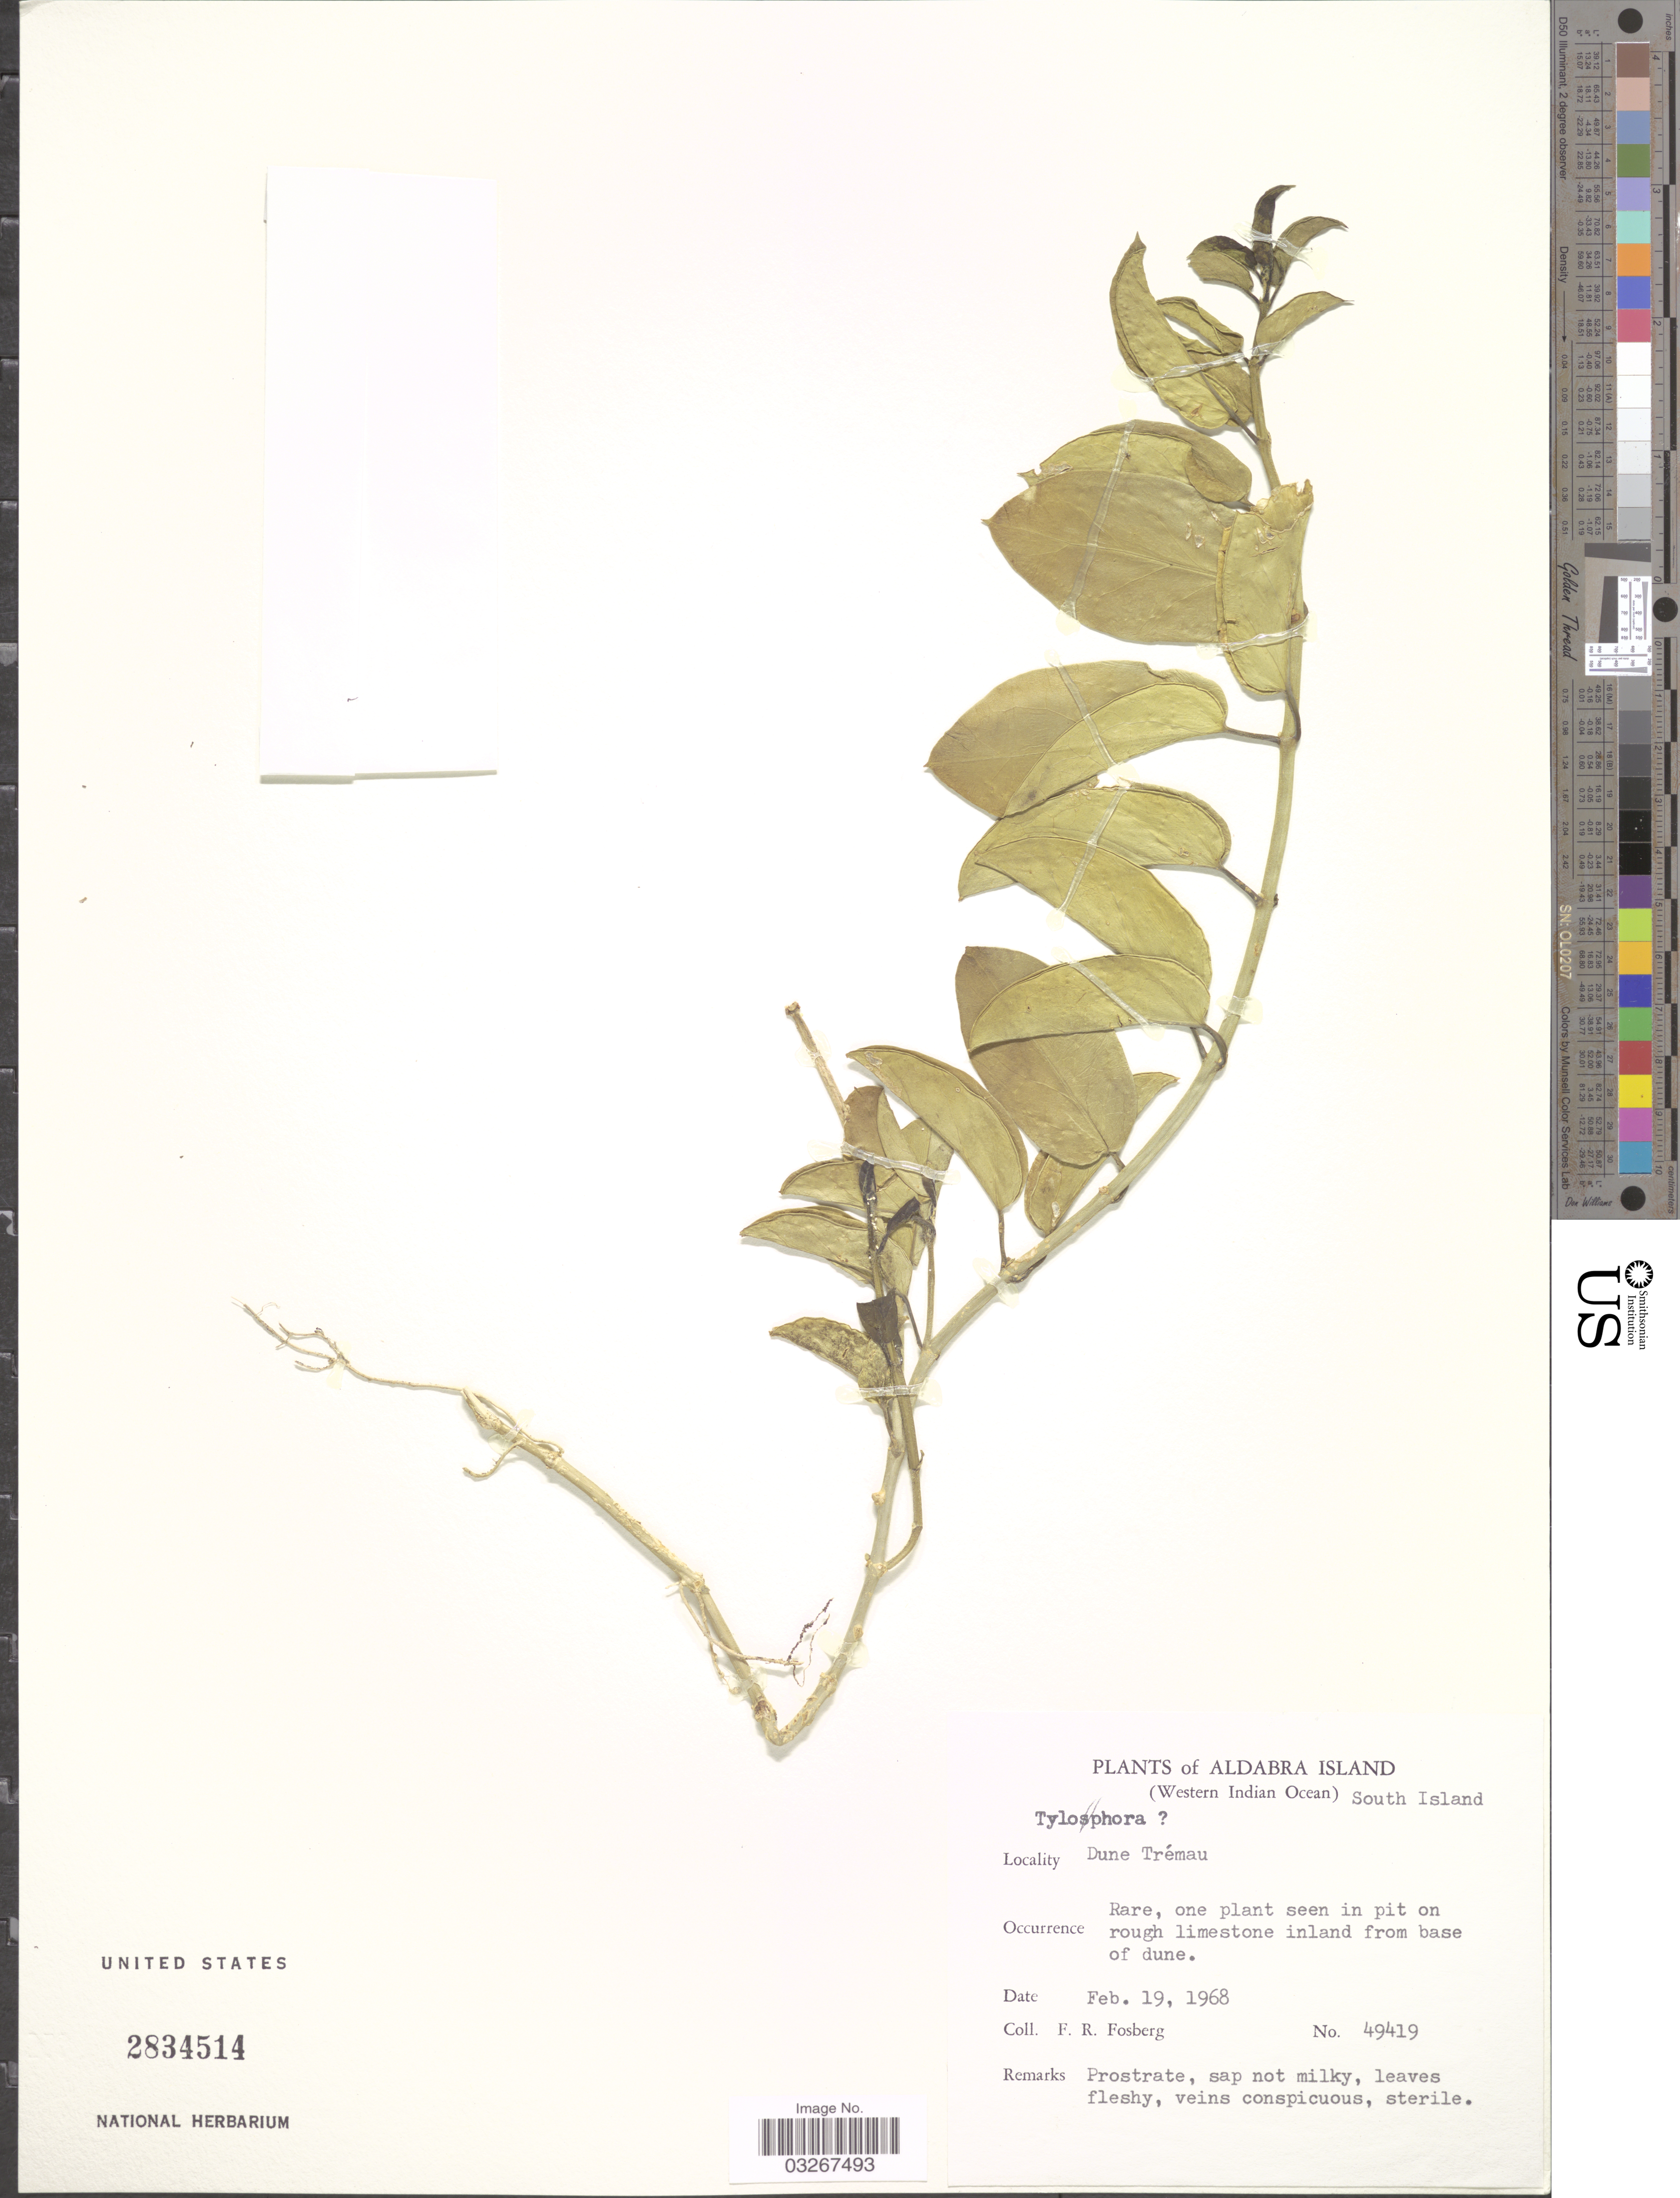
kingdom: Plantae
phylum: Tracheophyta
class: Magnoliopsida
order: Gentianales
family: Apocynaceae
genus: Tylophora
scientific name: Tylophora sp.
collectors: F. R. Fosberg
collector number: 49419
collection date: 1968-02-19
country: Seychelles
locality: Aldabra Island. (Western Indian Ocean), South Island. Dune Trémau.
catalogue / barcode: US 2834514